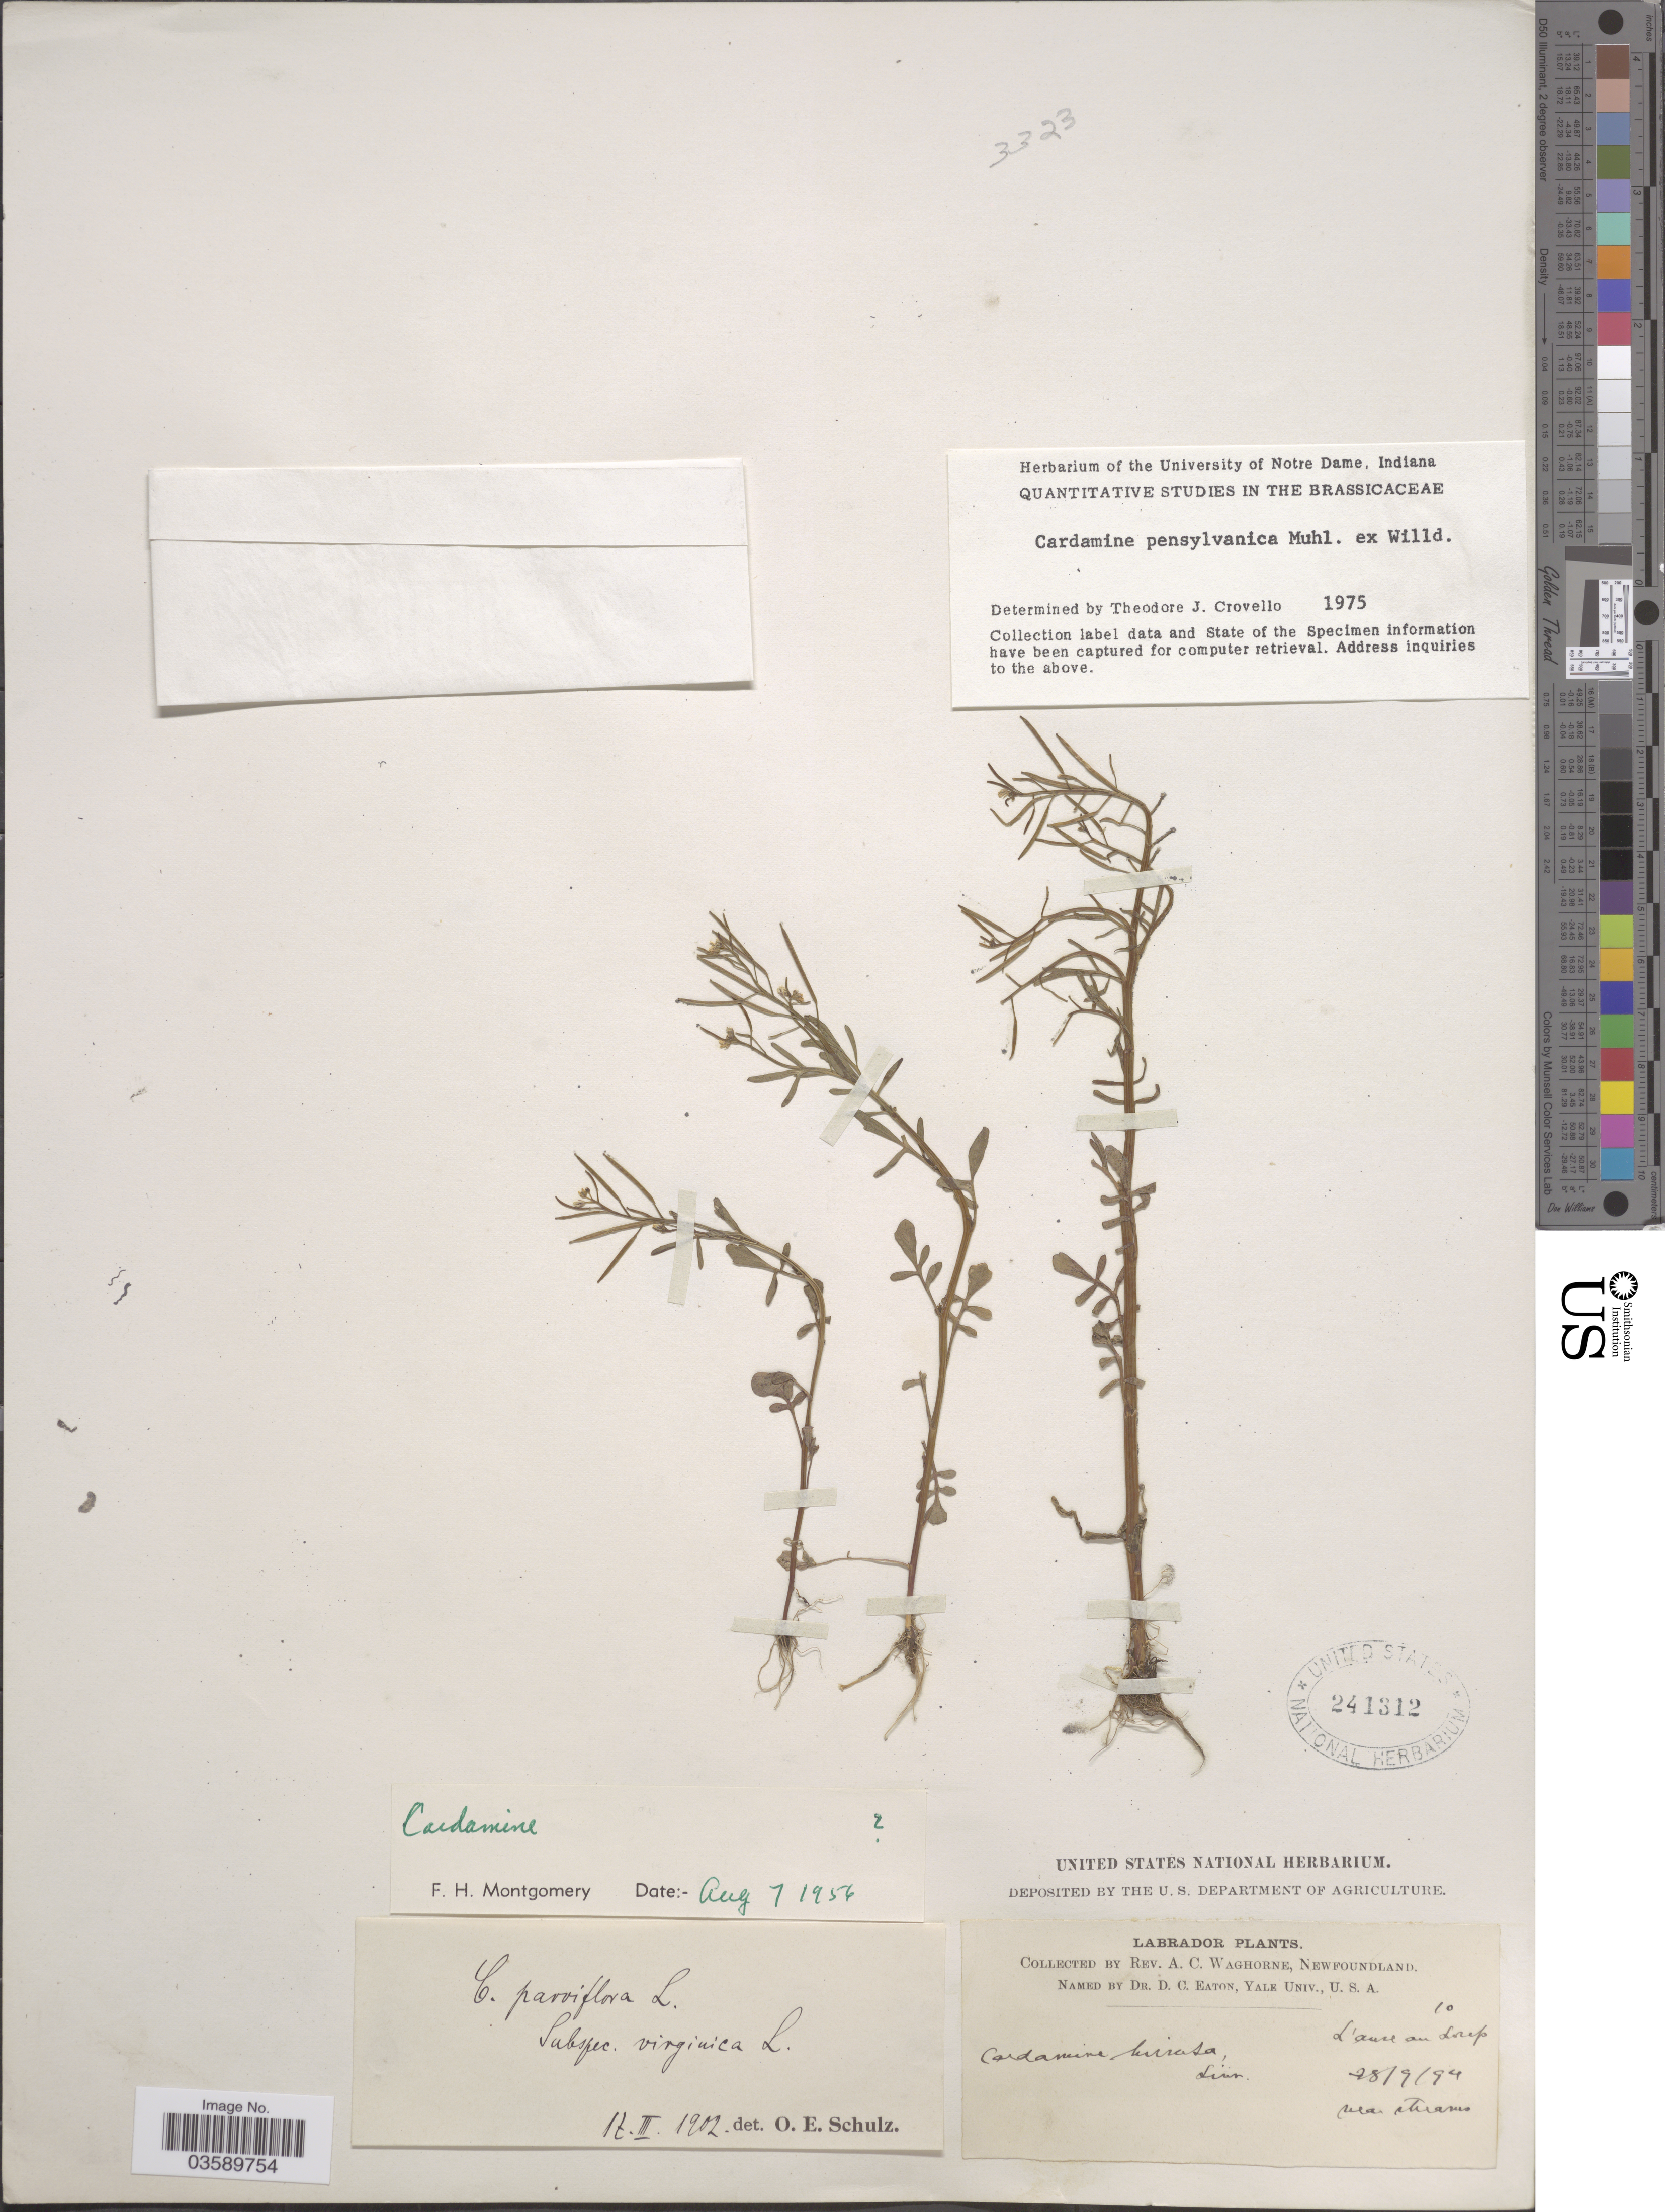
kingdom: Plantae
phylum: Tracheophyta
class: Magnoliopsida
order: Brassicales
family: Brassicaceae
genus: Cardamine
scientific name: Cardamine pensylvanica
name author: Muhl. ex Willd.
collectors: A. Waghorne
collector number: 10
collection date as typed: Transcribed d/m/y: 28/9/94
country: Canada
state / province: Newfoundland and Labrador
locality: Labrador. Near streams.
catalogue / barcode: US 241312